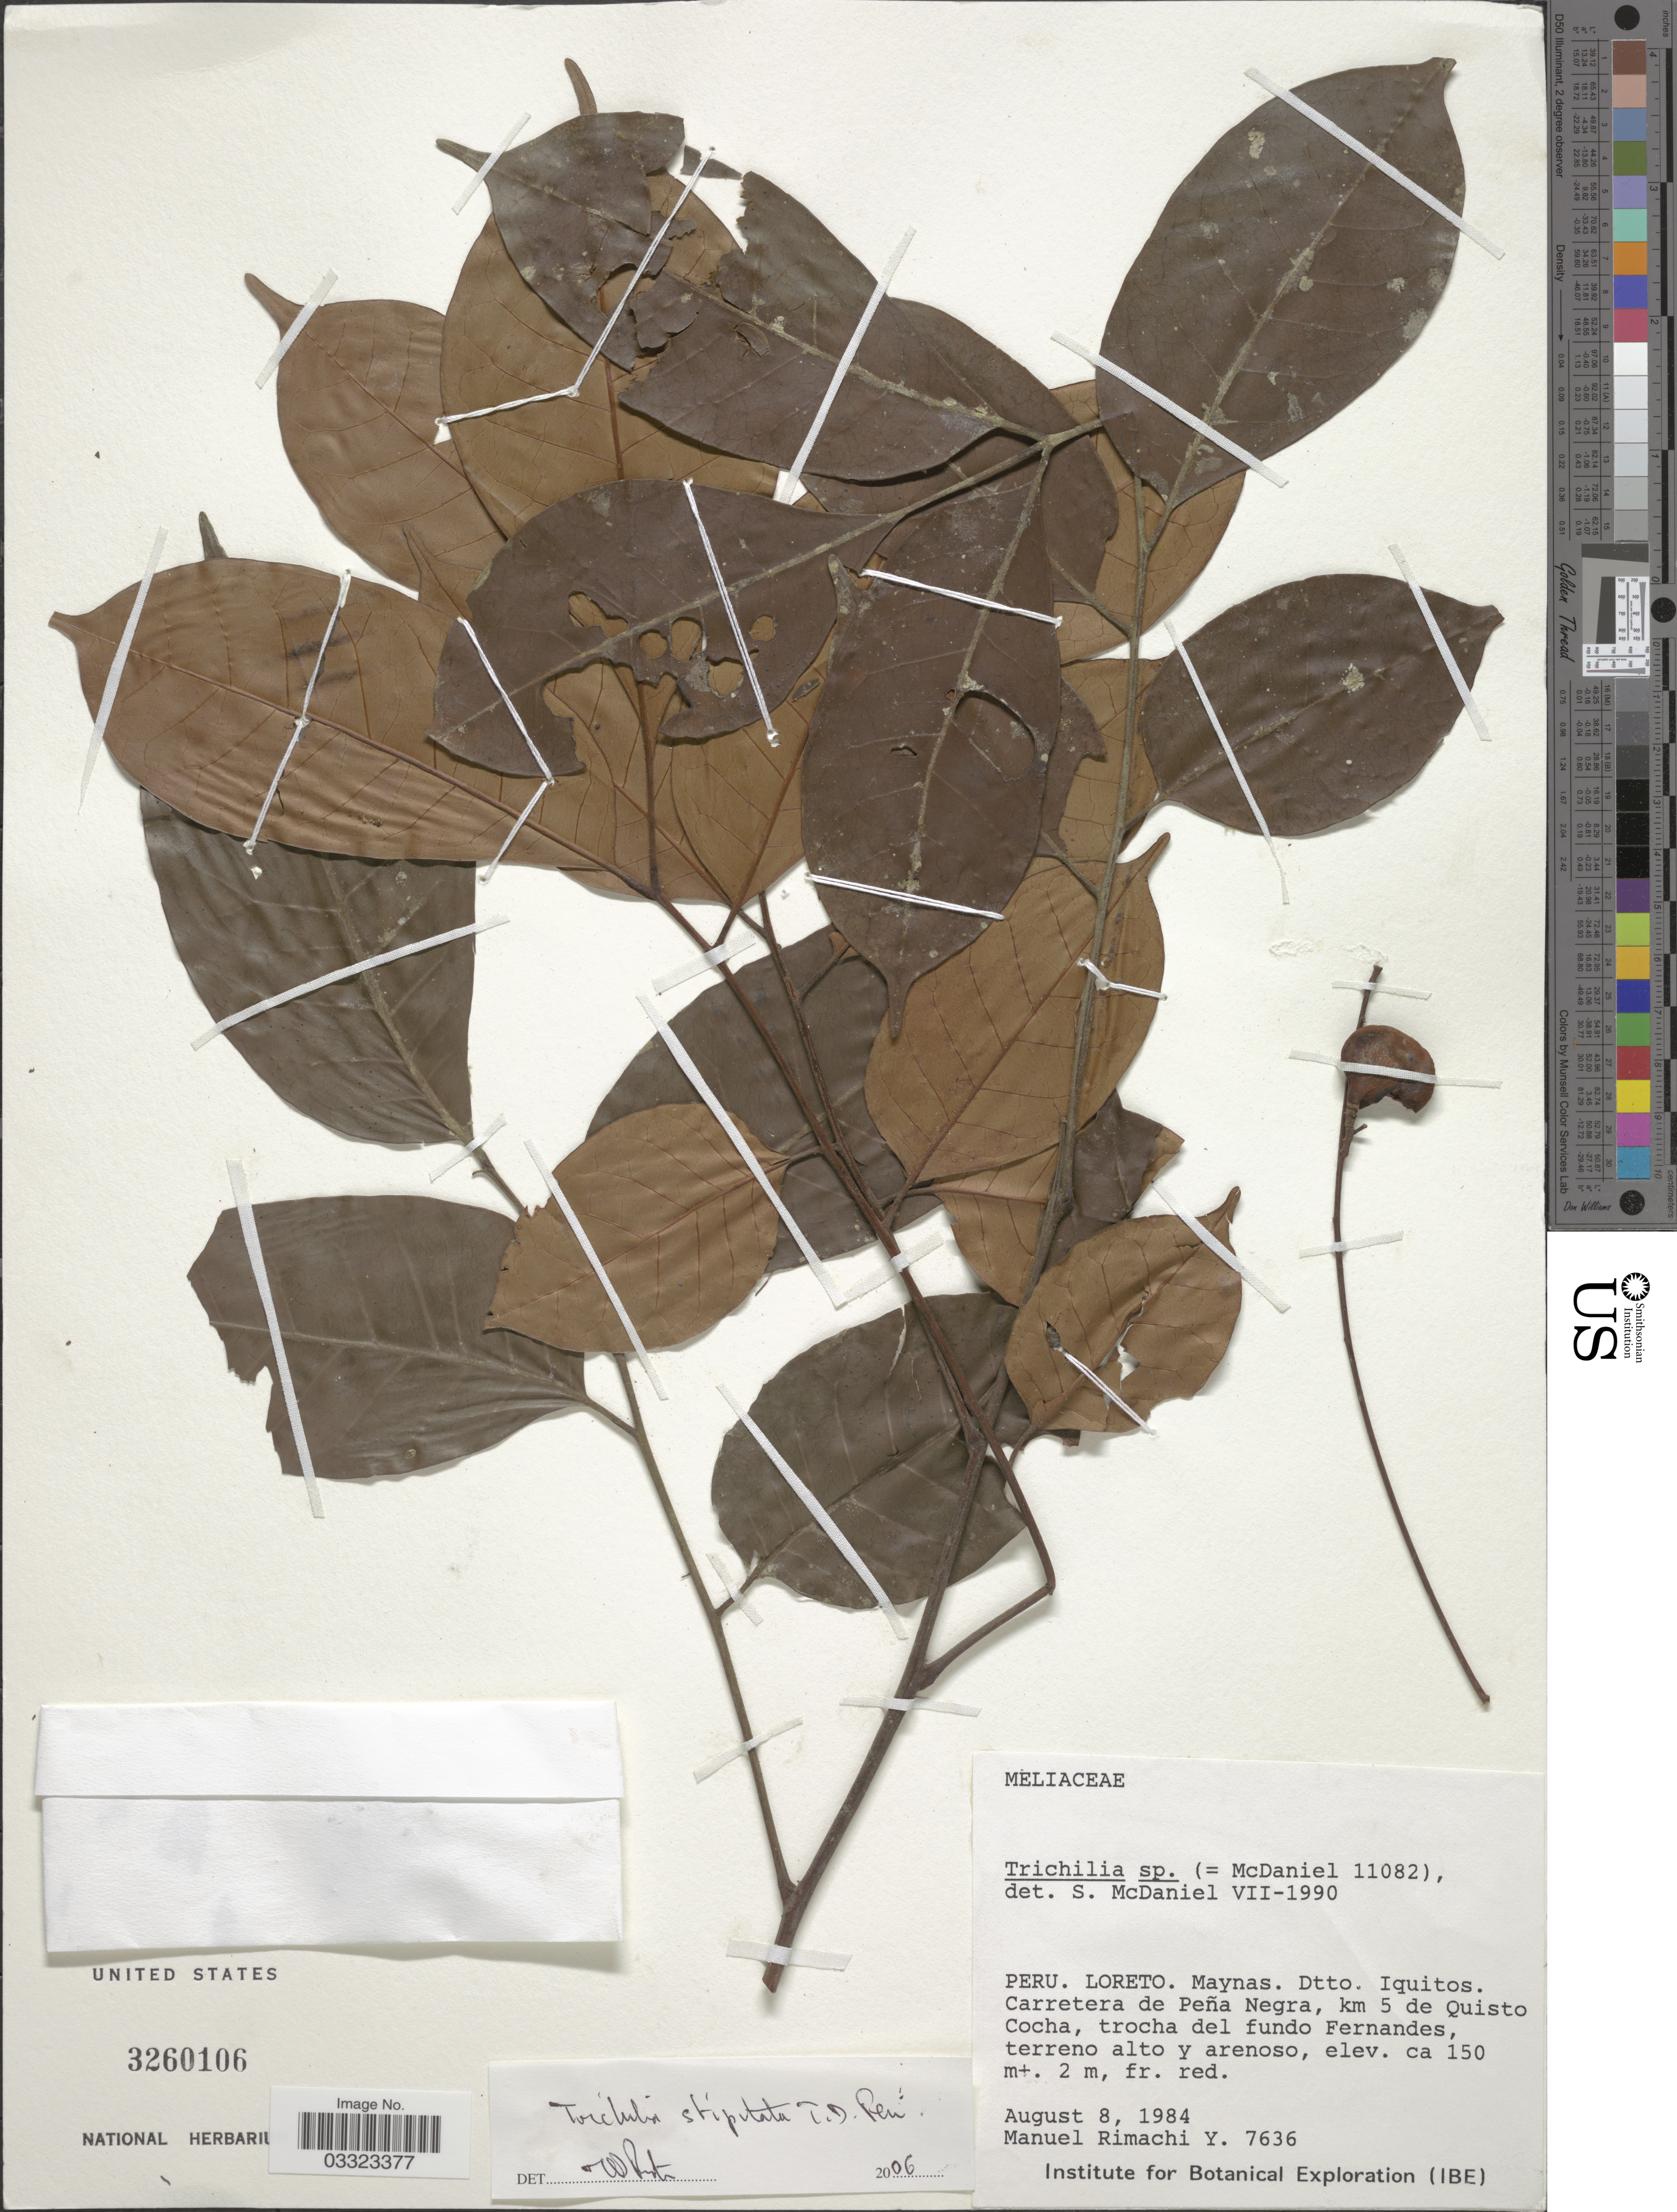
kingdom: Plantae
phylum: Tracheophyta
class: Magnoliopsida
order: Sapindales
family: Meliaceae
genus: Trichilia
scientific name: Trichilia stipitala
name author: T.D. Penn.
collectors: M. Rimachi Y.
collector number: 7636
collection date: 1984-08-08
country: Peru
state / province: Loreto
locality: Maynas. Dtto. Iquitos. Carretera de Peña Negra, km 5 de Quisto Cocha, trocha del fundo Fernandes.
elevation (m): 150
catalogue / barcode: US 3260106